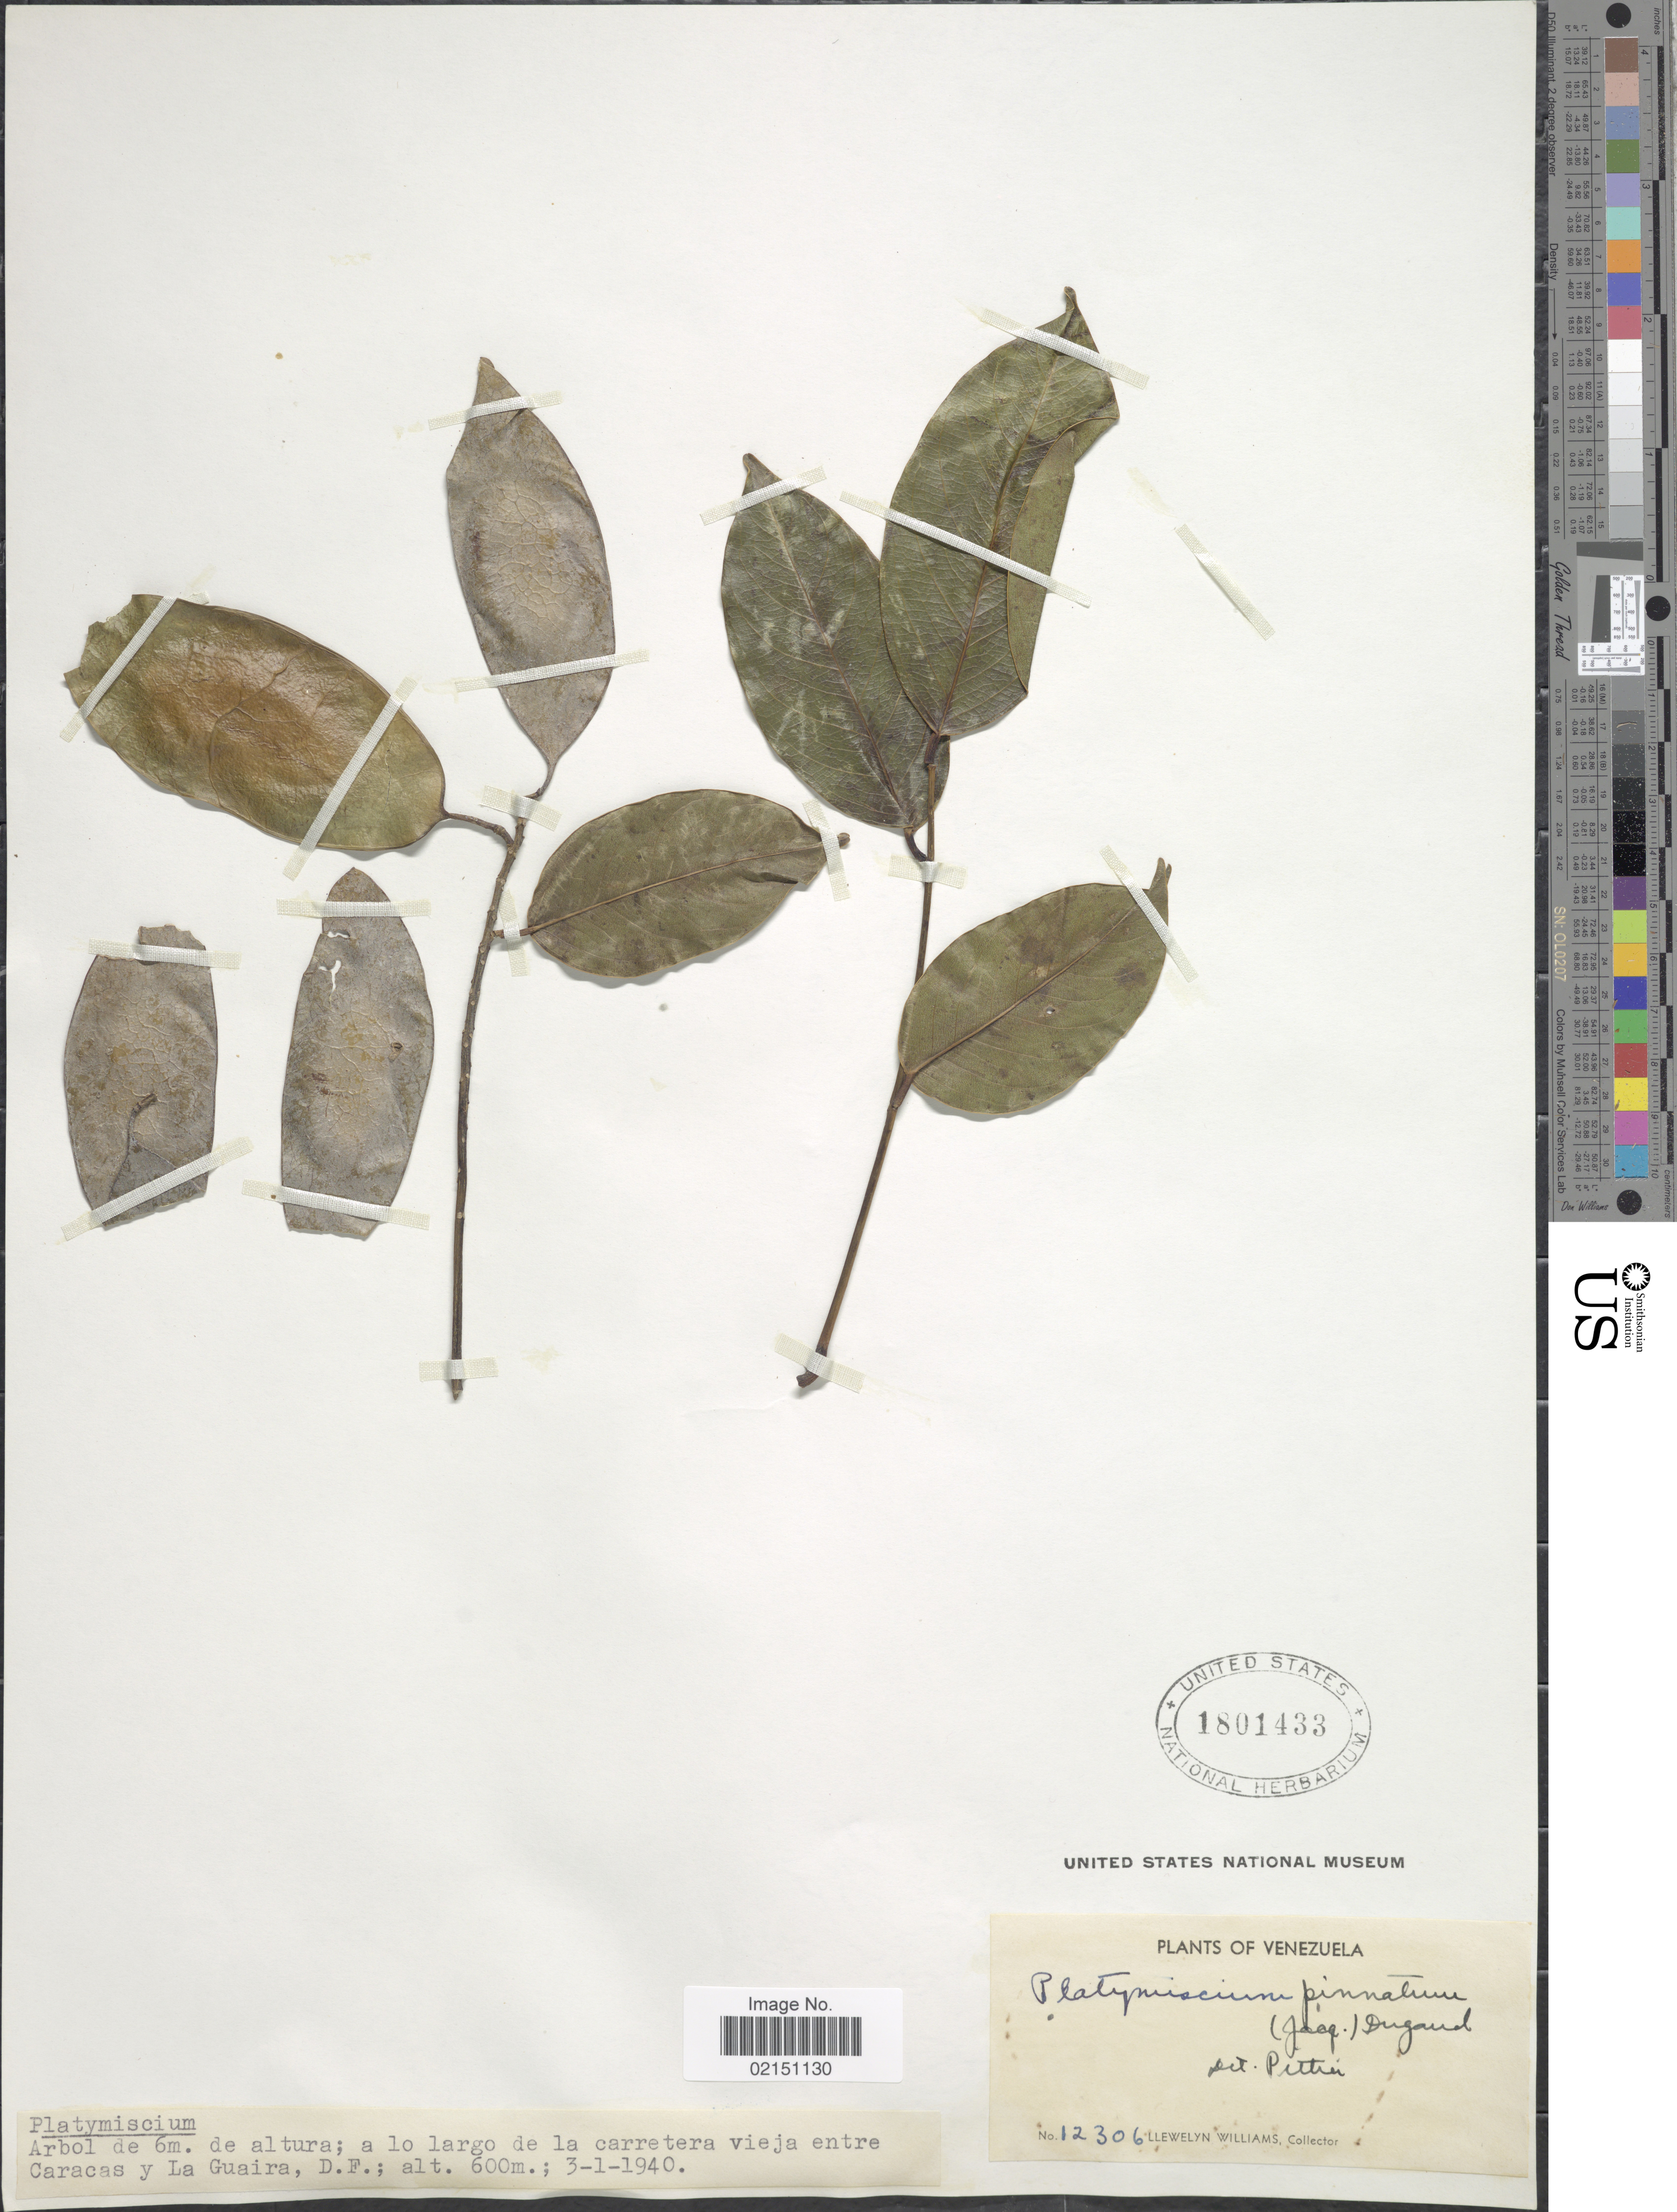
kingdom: Plantae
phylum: Tracheophyta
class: Magnoliopsida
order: Fabales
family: Fabaceae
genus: Platymiscium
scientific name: Platymiscium pinnatum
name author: (Jacq.) Dugand G.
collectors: Ll. Williams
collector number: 12306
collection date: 1940-01-03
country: Venezuela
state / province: Distrito Federal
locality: A lo largo de la carretera vieja entre Caracas y La Guaira, D. F.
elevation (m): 600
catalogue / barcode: US 1801433